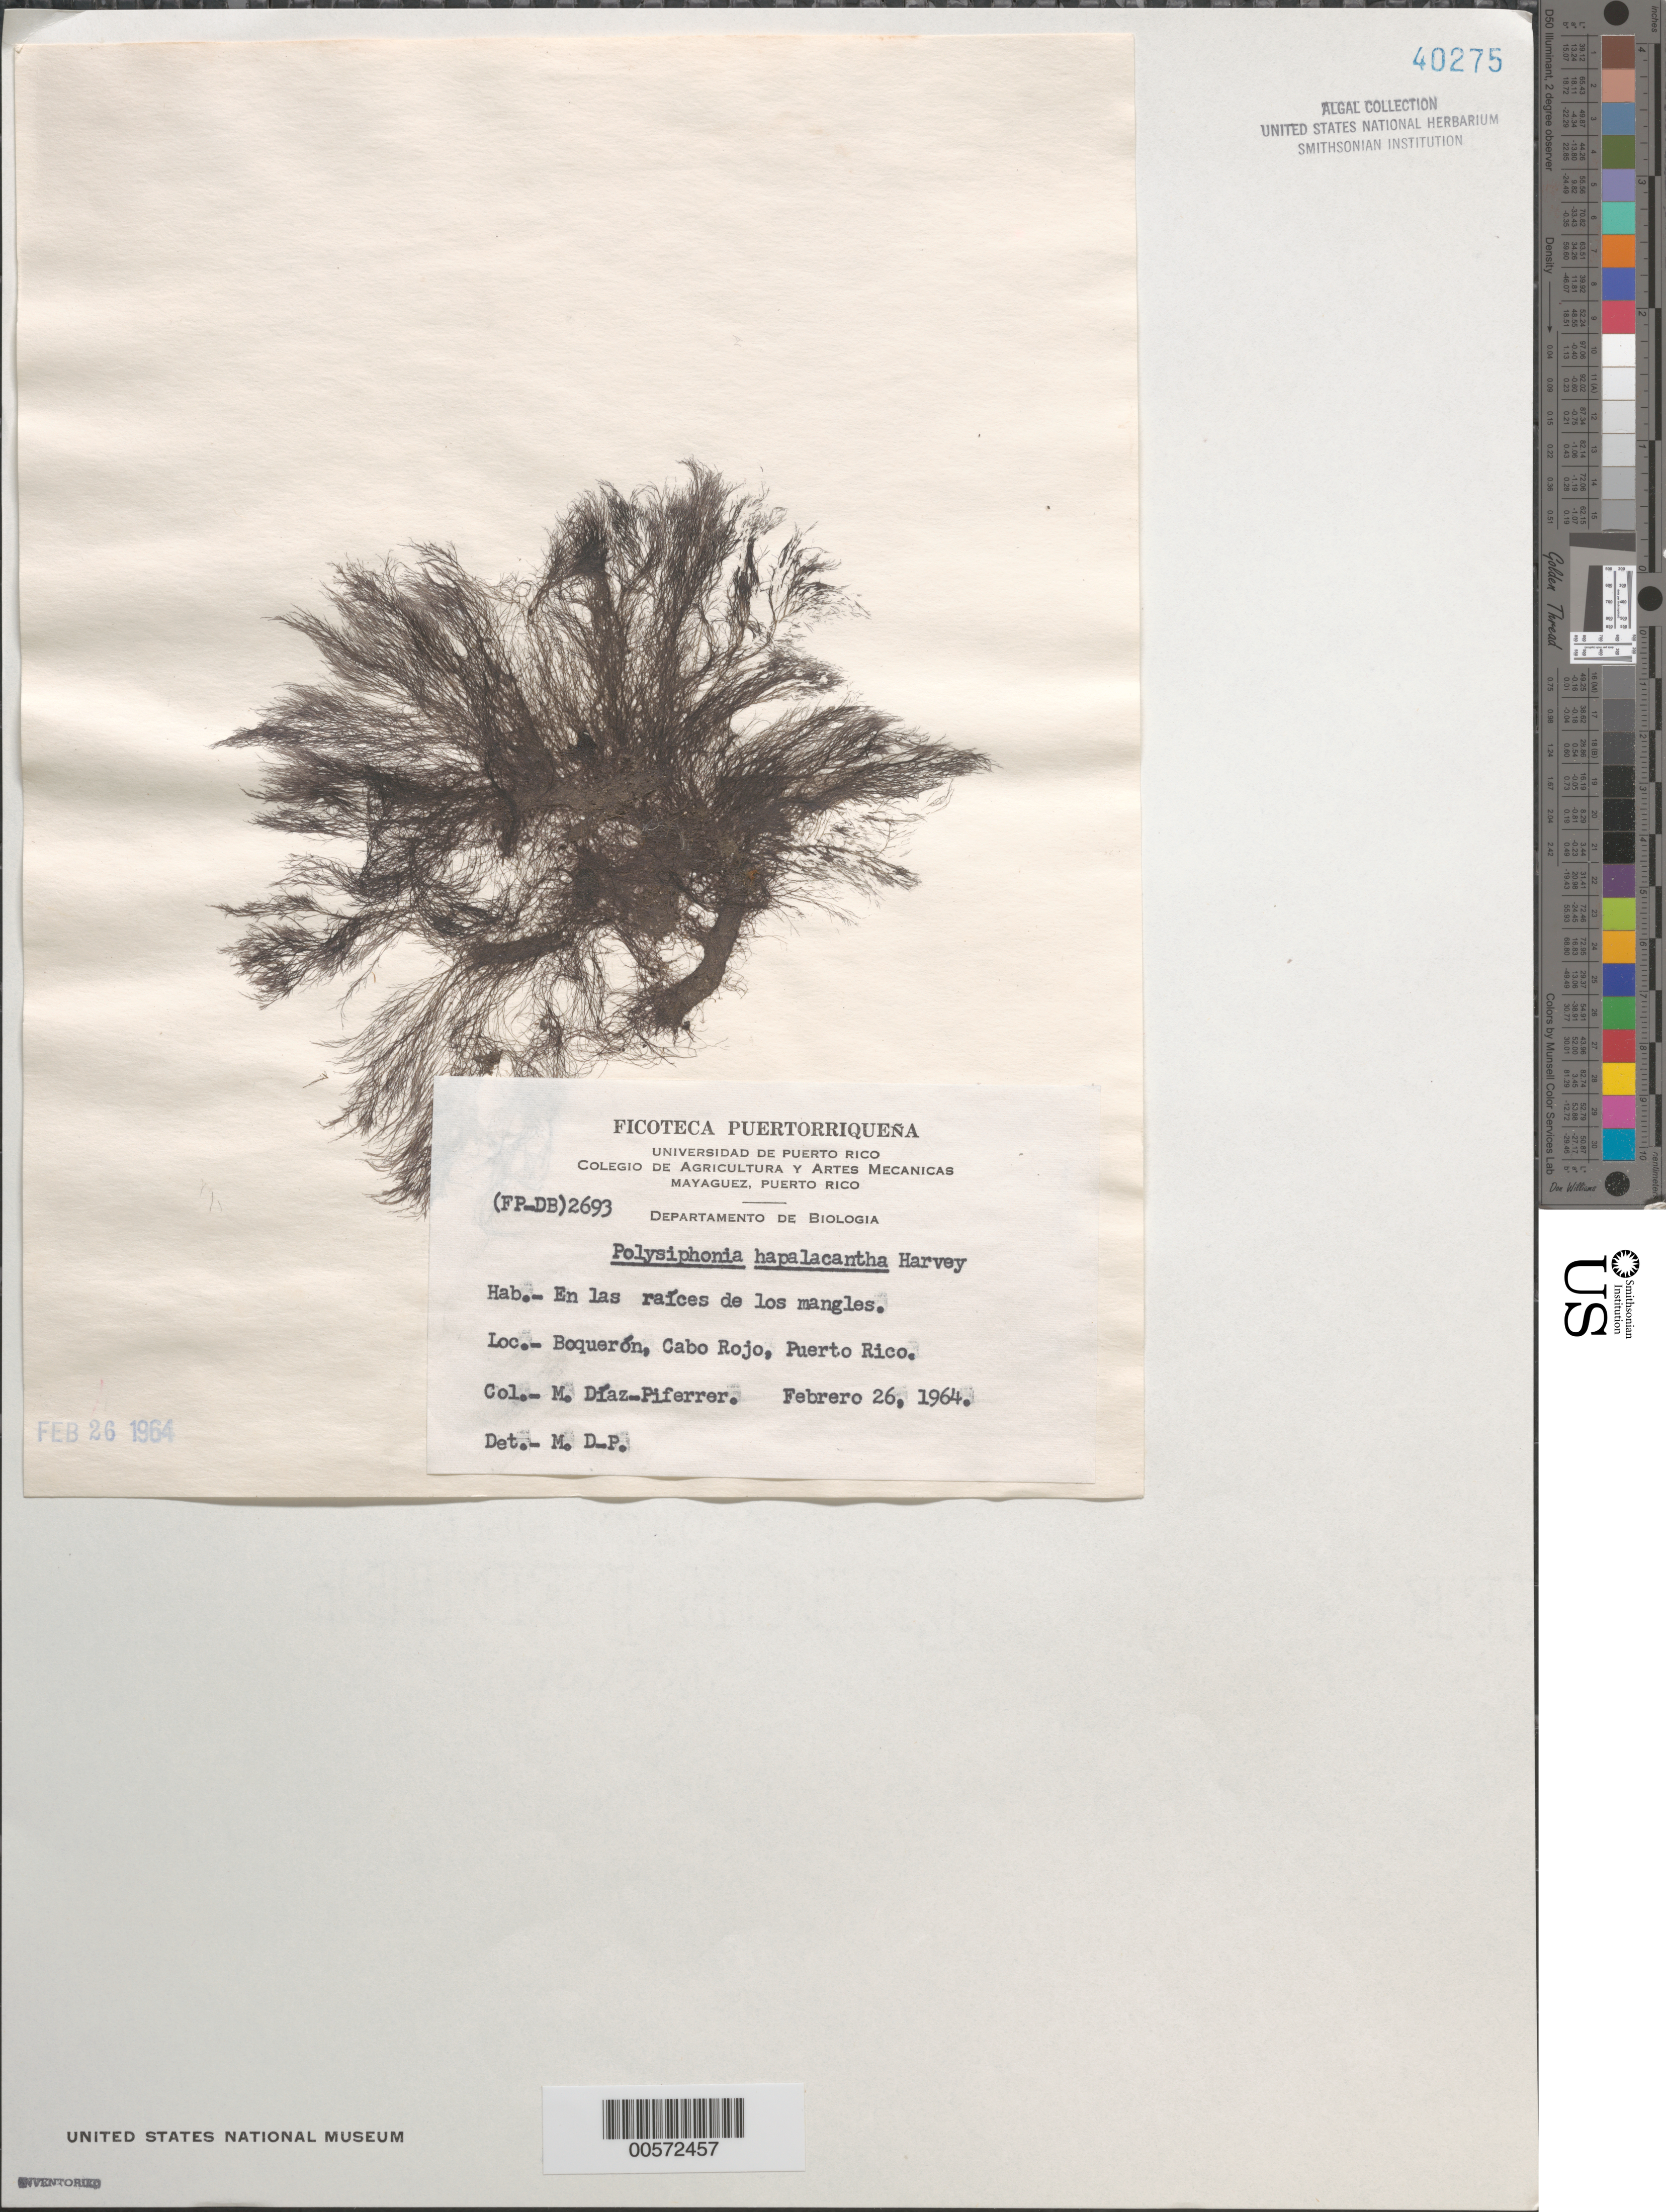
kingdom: Plantae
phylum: Rhodophyta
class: Florideophyceae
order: Ceramiales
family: Rhodomelaceae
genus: Polysiphonia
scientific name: Polysiphonia hapalacantha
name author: Harv.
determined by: Diaz-Piferrer, M.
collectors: M. Diaz-Piferrer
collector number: (fp-db) 2693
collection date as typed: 26 Feb 1964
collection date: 1964-02-26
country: Puerto Rico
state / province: Cabo Rojo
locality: Boqueron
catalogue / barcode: US 40275